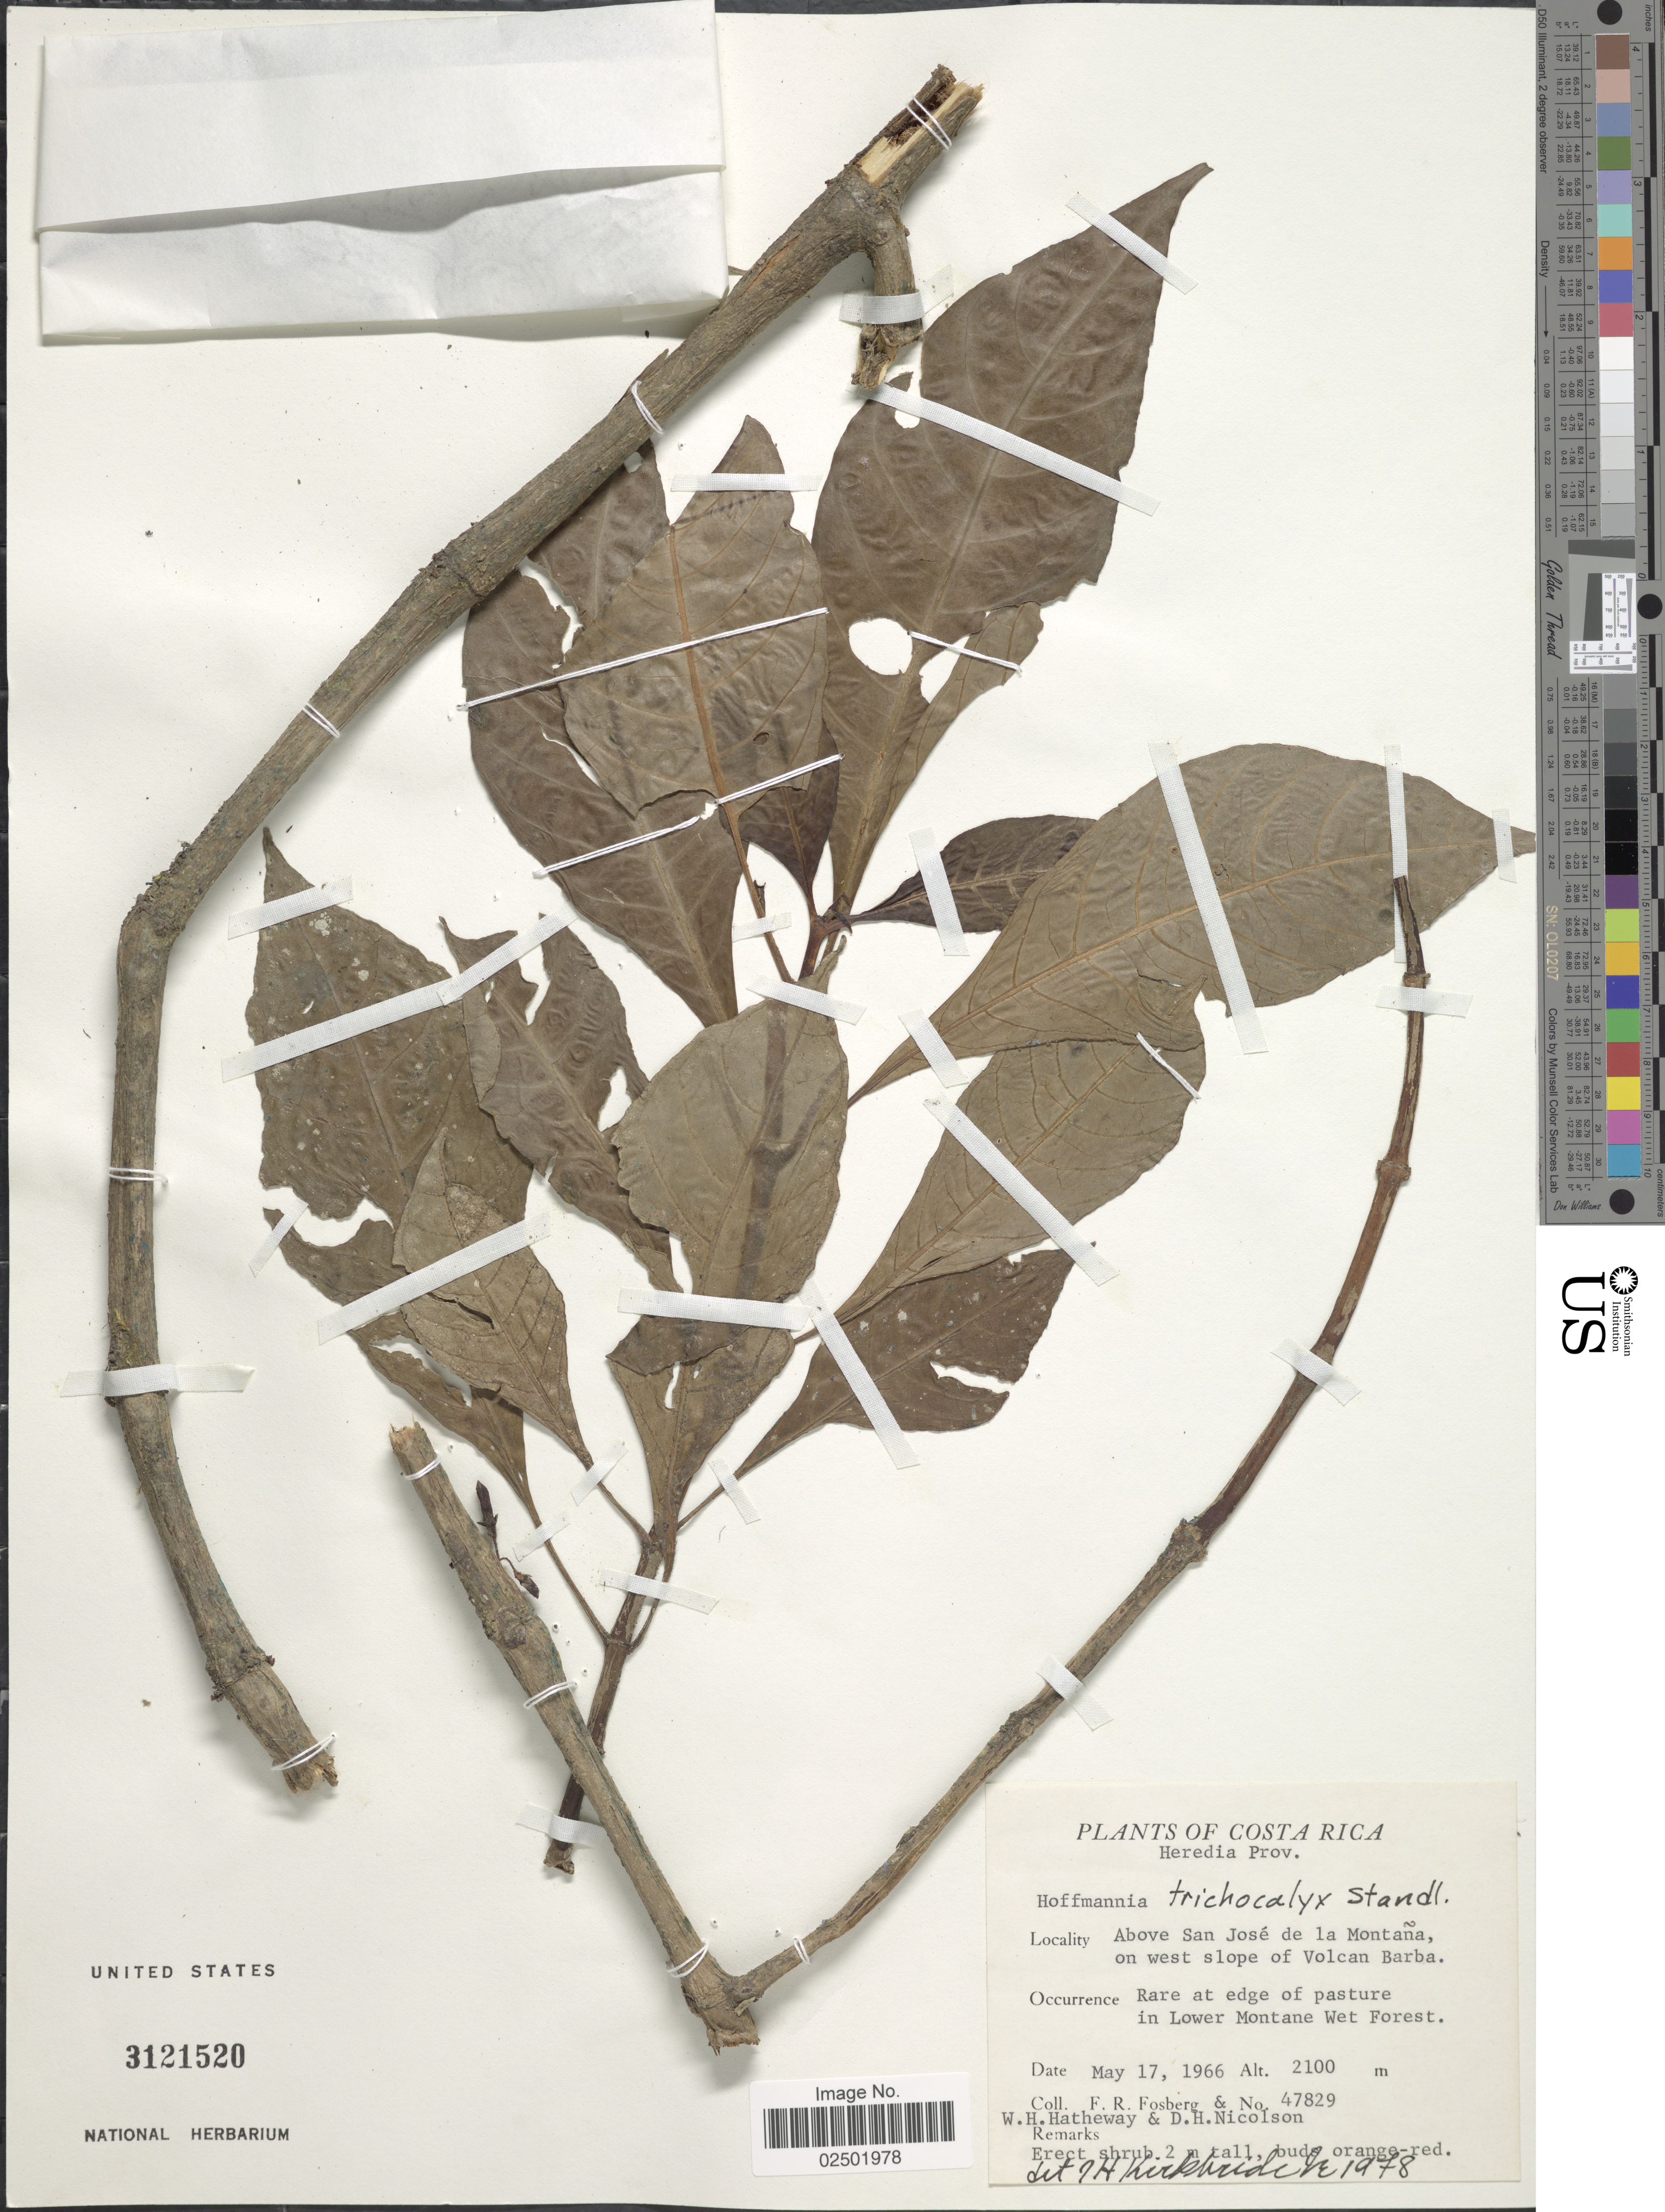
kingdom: Plantae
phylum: Tracheophyta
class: Magnoliopsida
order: Gentianales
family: Rubiaceae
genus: Hoffmannia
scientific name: Hoffmannia trichocalyx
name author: Standl.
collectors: F. R. Fosberg, W. H. Hatheway & D. H. Nicolson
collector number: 47829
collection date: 1966-05-17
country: Costa Rica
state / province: Heredia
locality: Above San Jose de la Montana, on west slope of Volcan Barba.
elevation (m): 2100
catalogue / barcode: US 3121520